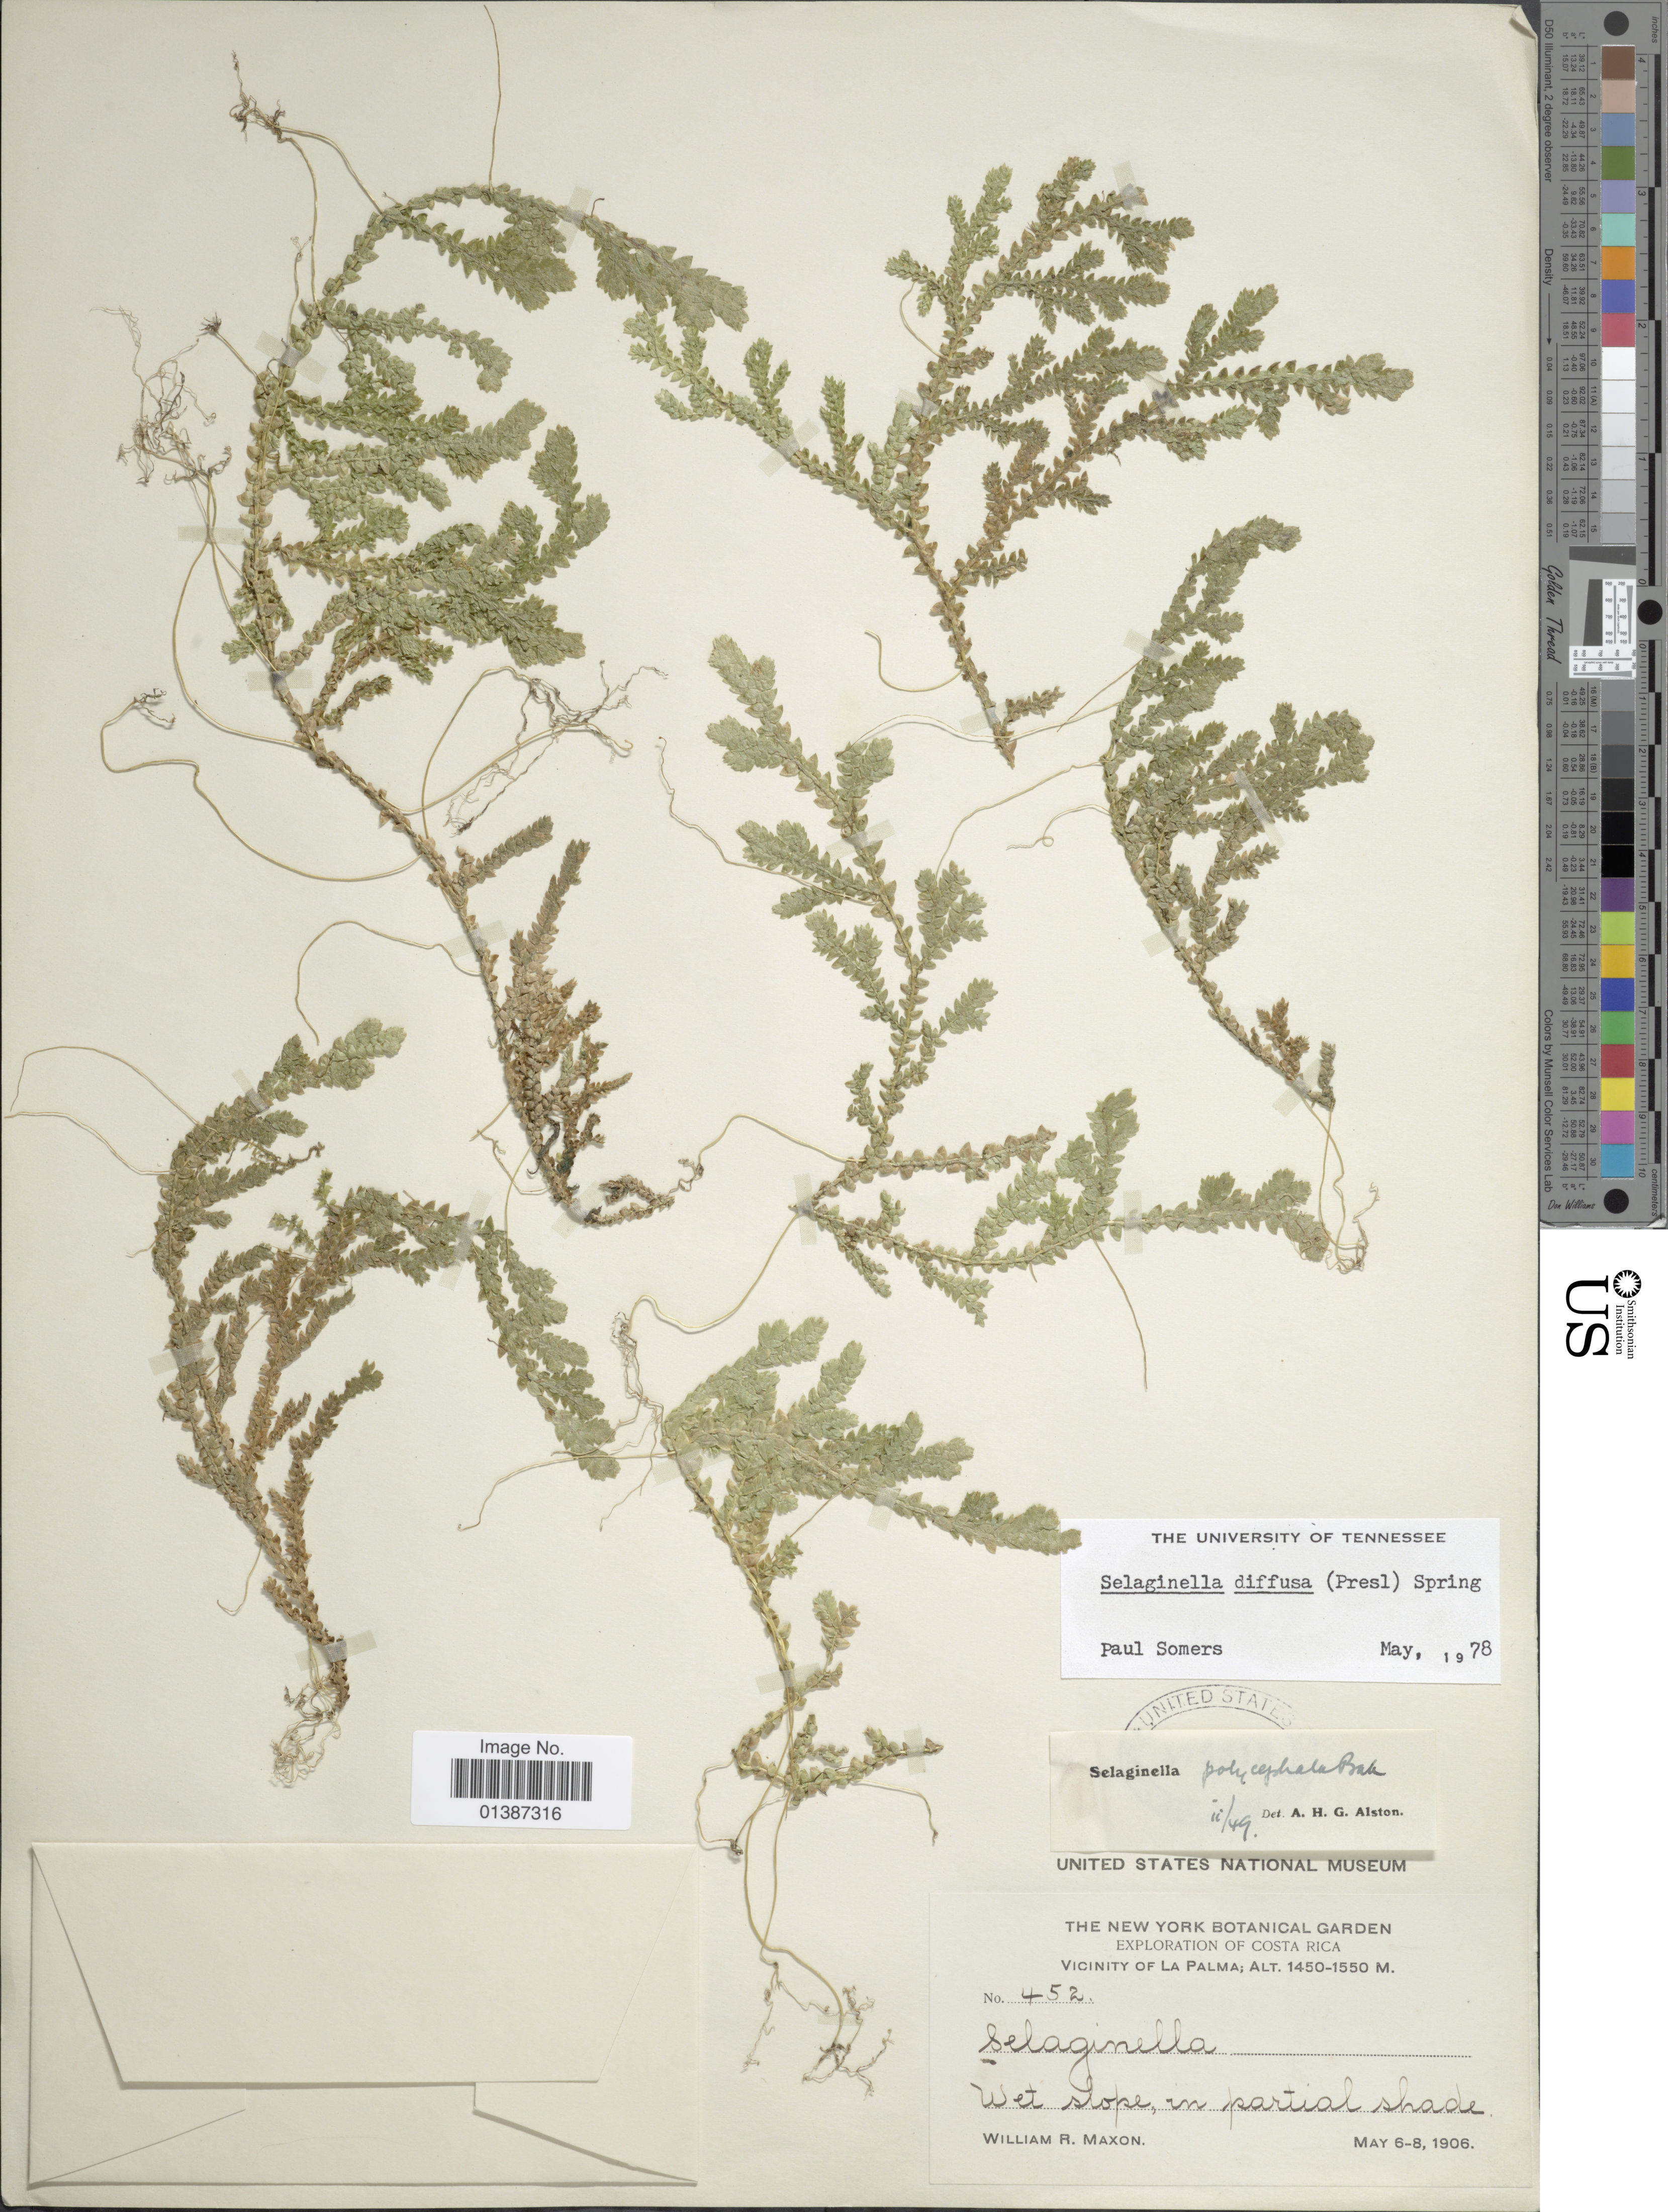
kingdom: Plantae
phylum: Tracheophyta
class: Lycopodiopsida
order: Selaginellales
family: Selaginellaceae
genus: Selaginella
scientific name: Selaginella diffusa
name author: (C. Presl) Spring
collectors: W. R. Maxon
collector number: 452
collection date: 1906-05-06/1906-05-08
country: Costa Rica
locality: Vicinity of La Palma.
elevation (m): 1450